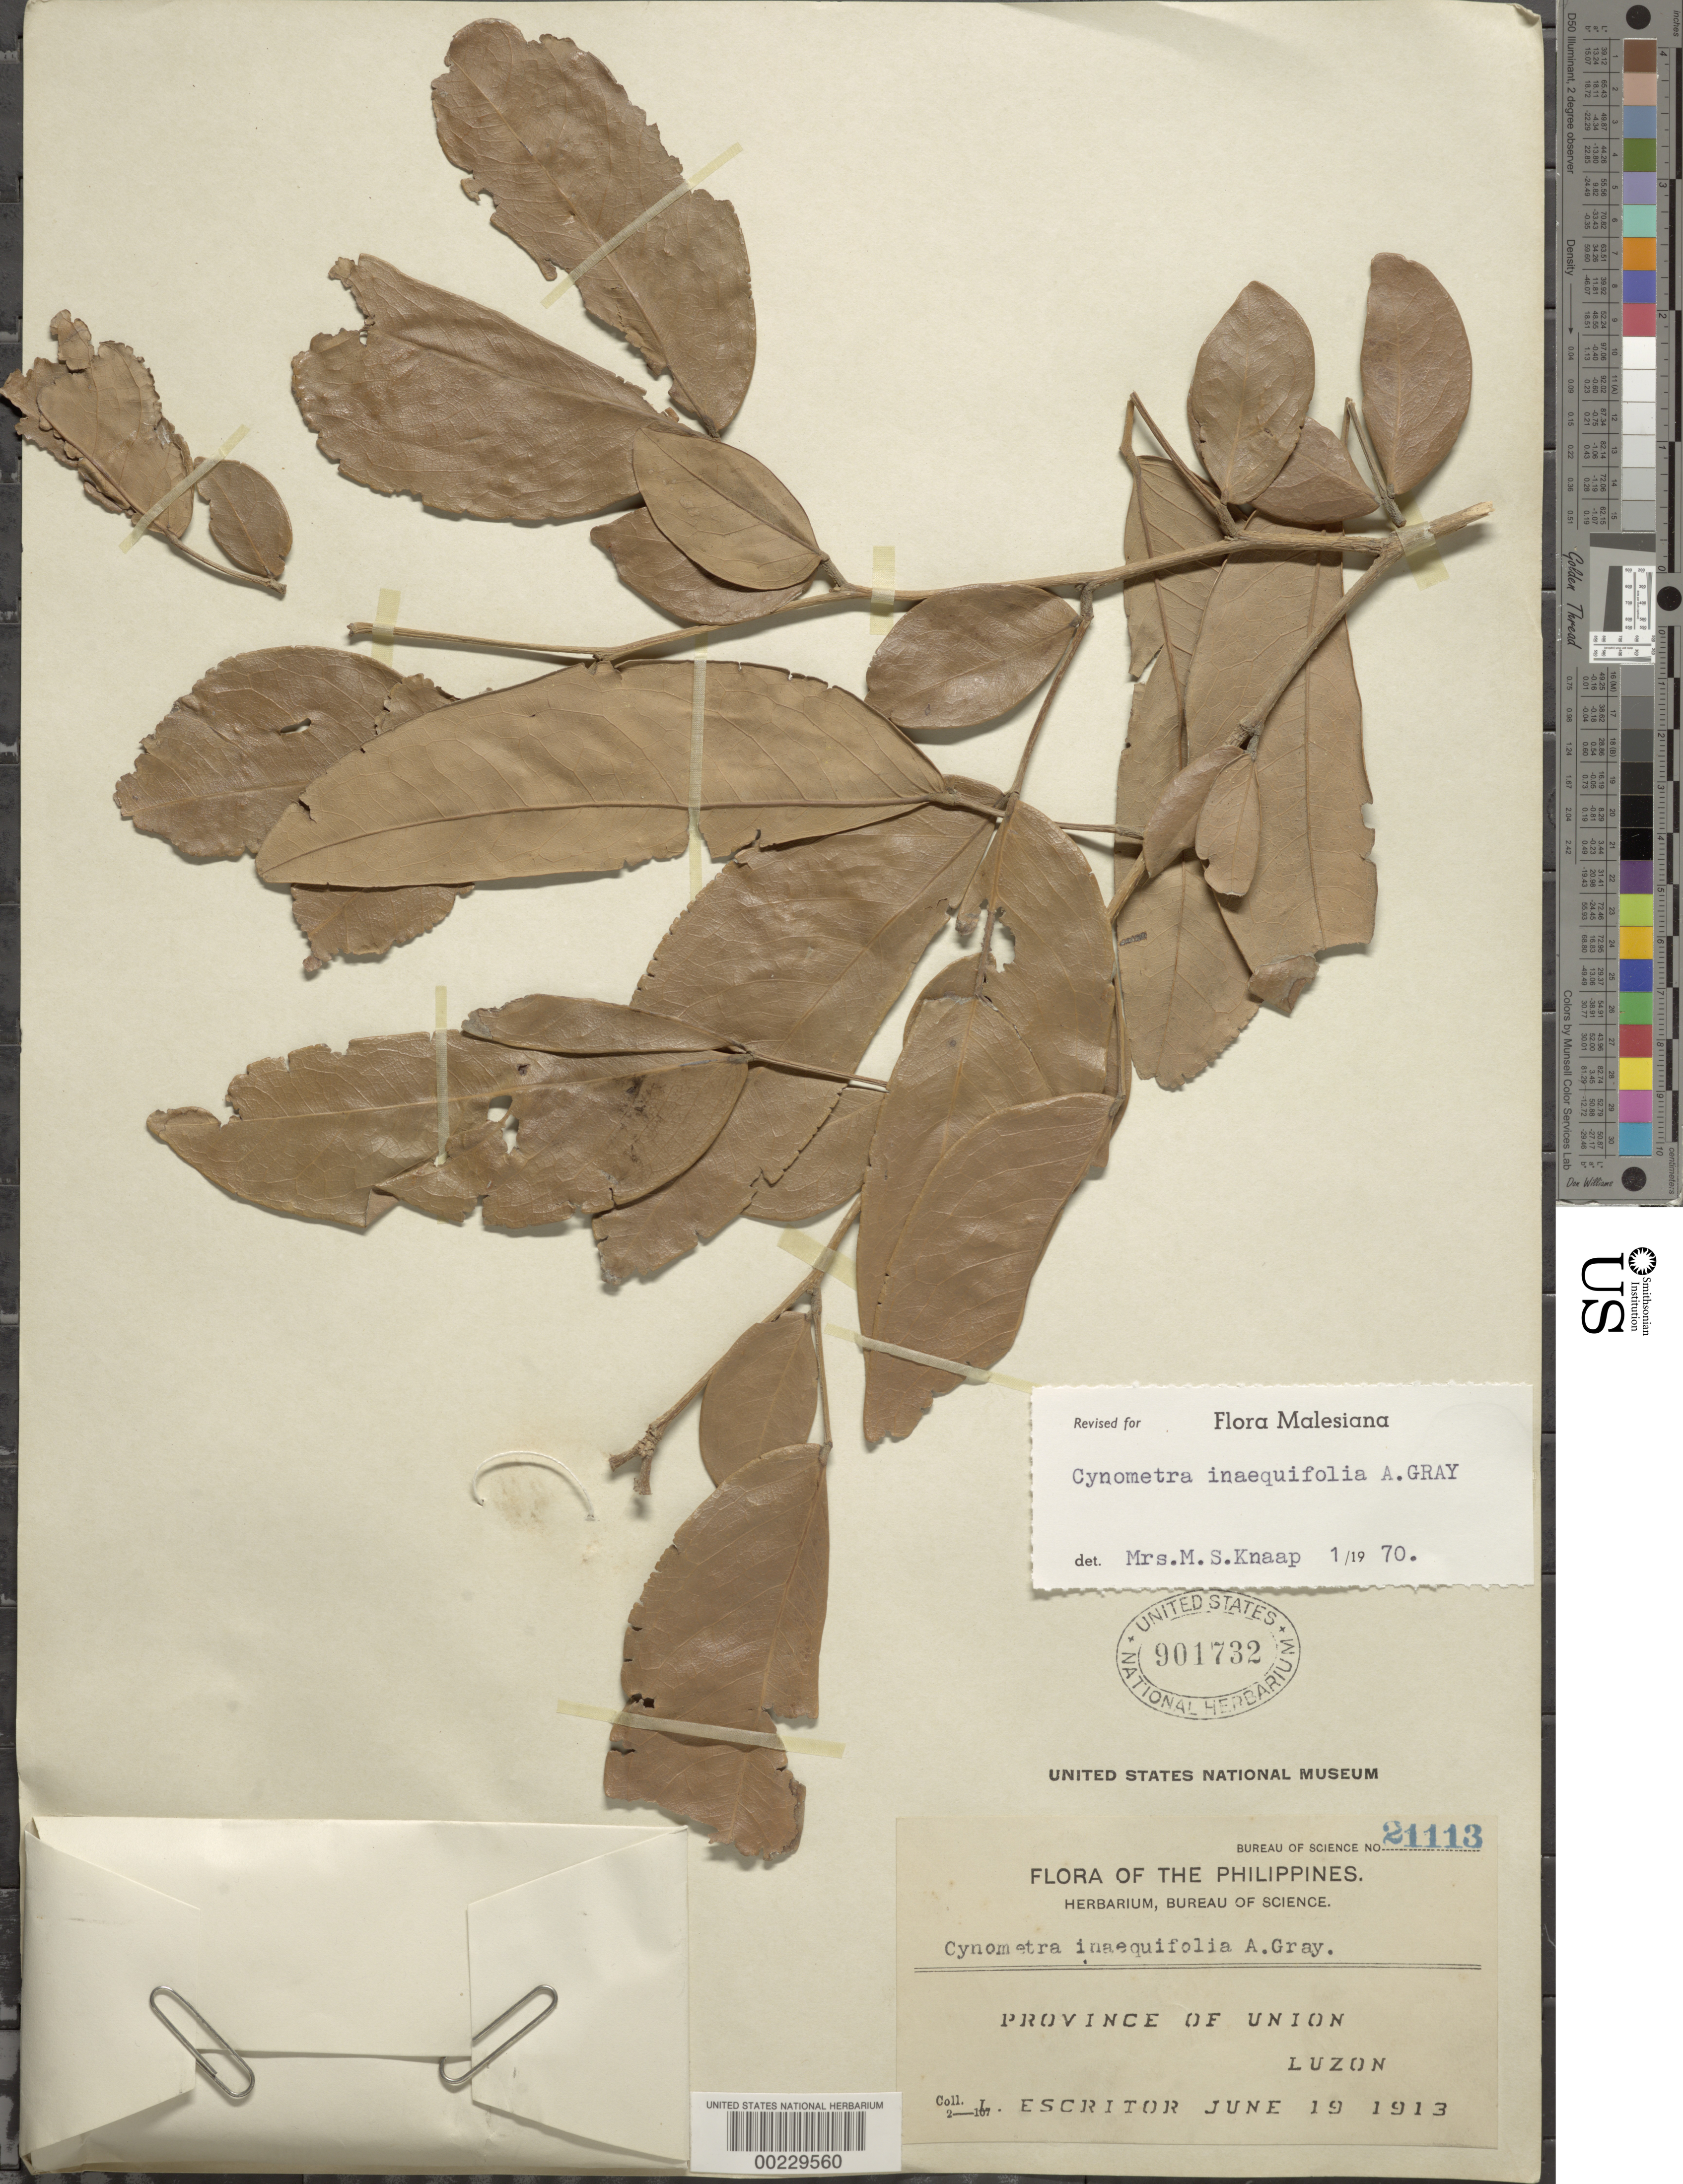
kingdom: Plantae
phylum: Tracheophyta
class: Magnoliopsida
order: Fabales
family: Fabaceae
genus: Cynometra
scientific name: Cynometra inaequifolia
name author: A. Gray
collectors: L. Escritor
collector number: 21113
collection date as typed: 19 Jun 1913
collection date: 1913-06-19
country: Philippines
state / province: Ilocos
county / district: La Union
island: Luzon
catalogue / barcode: US 901732